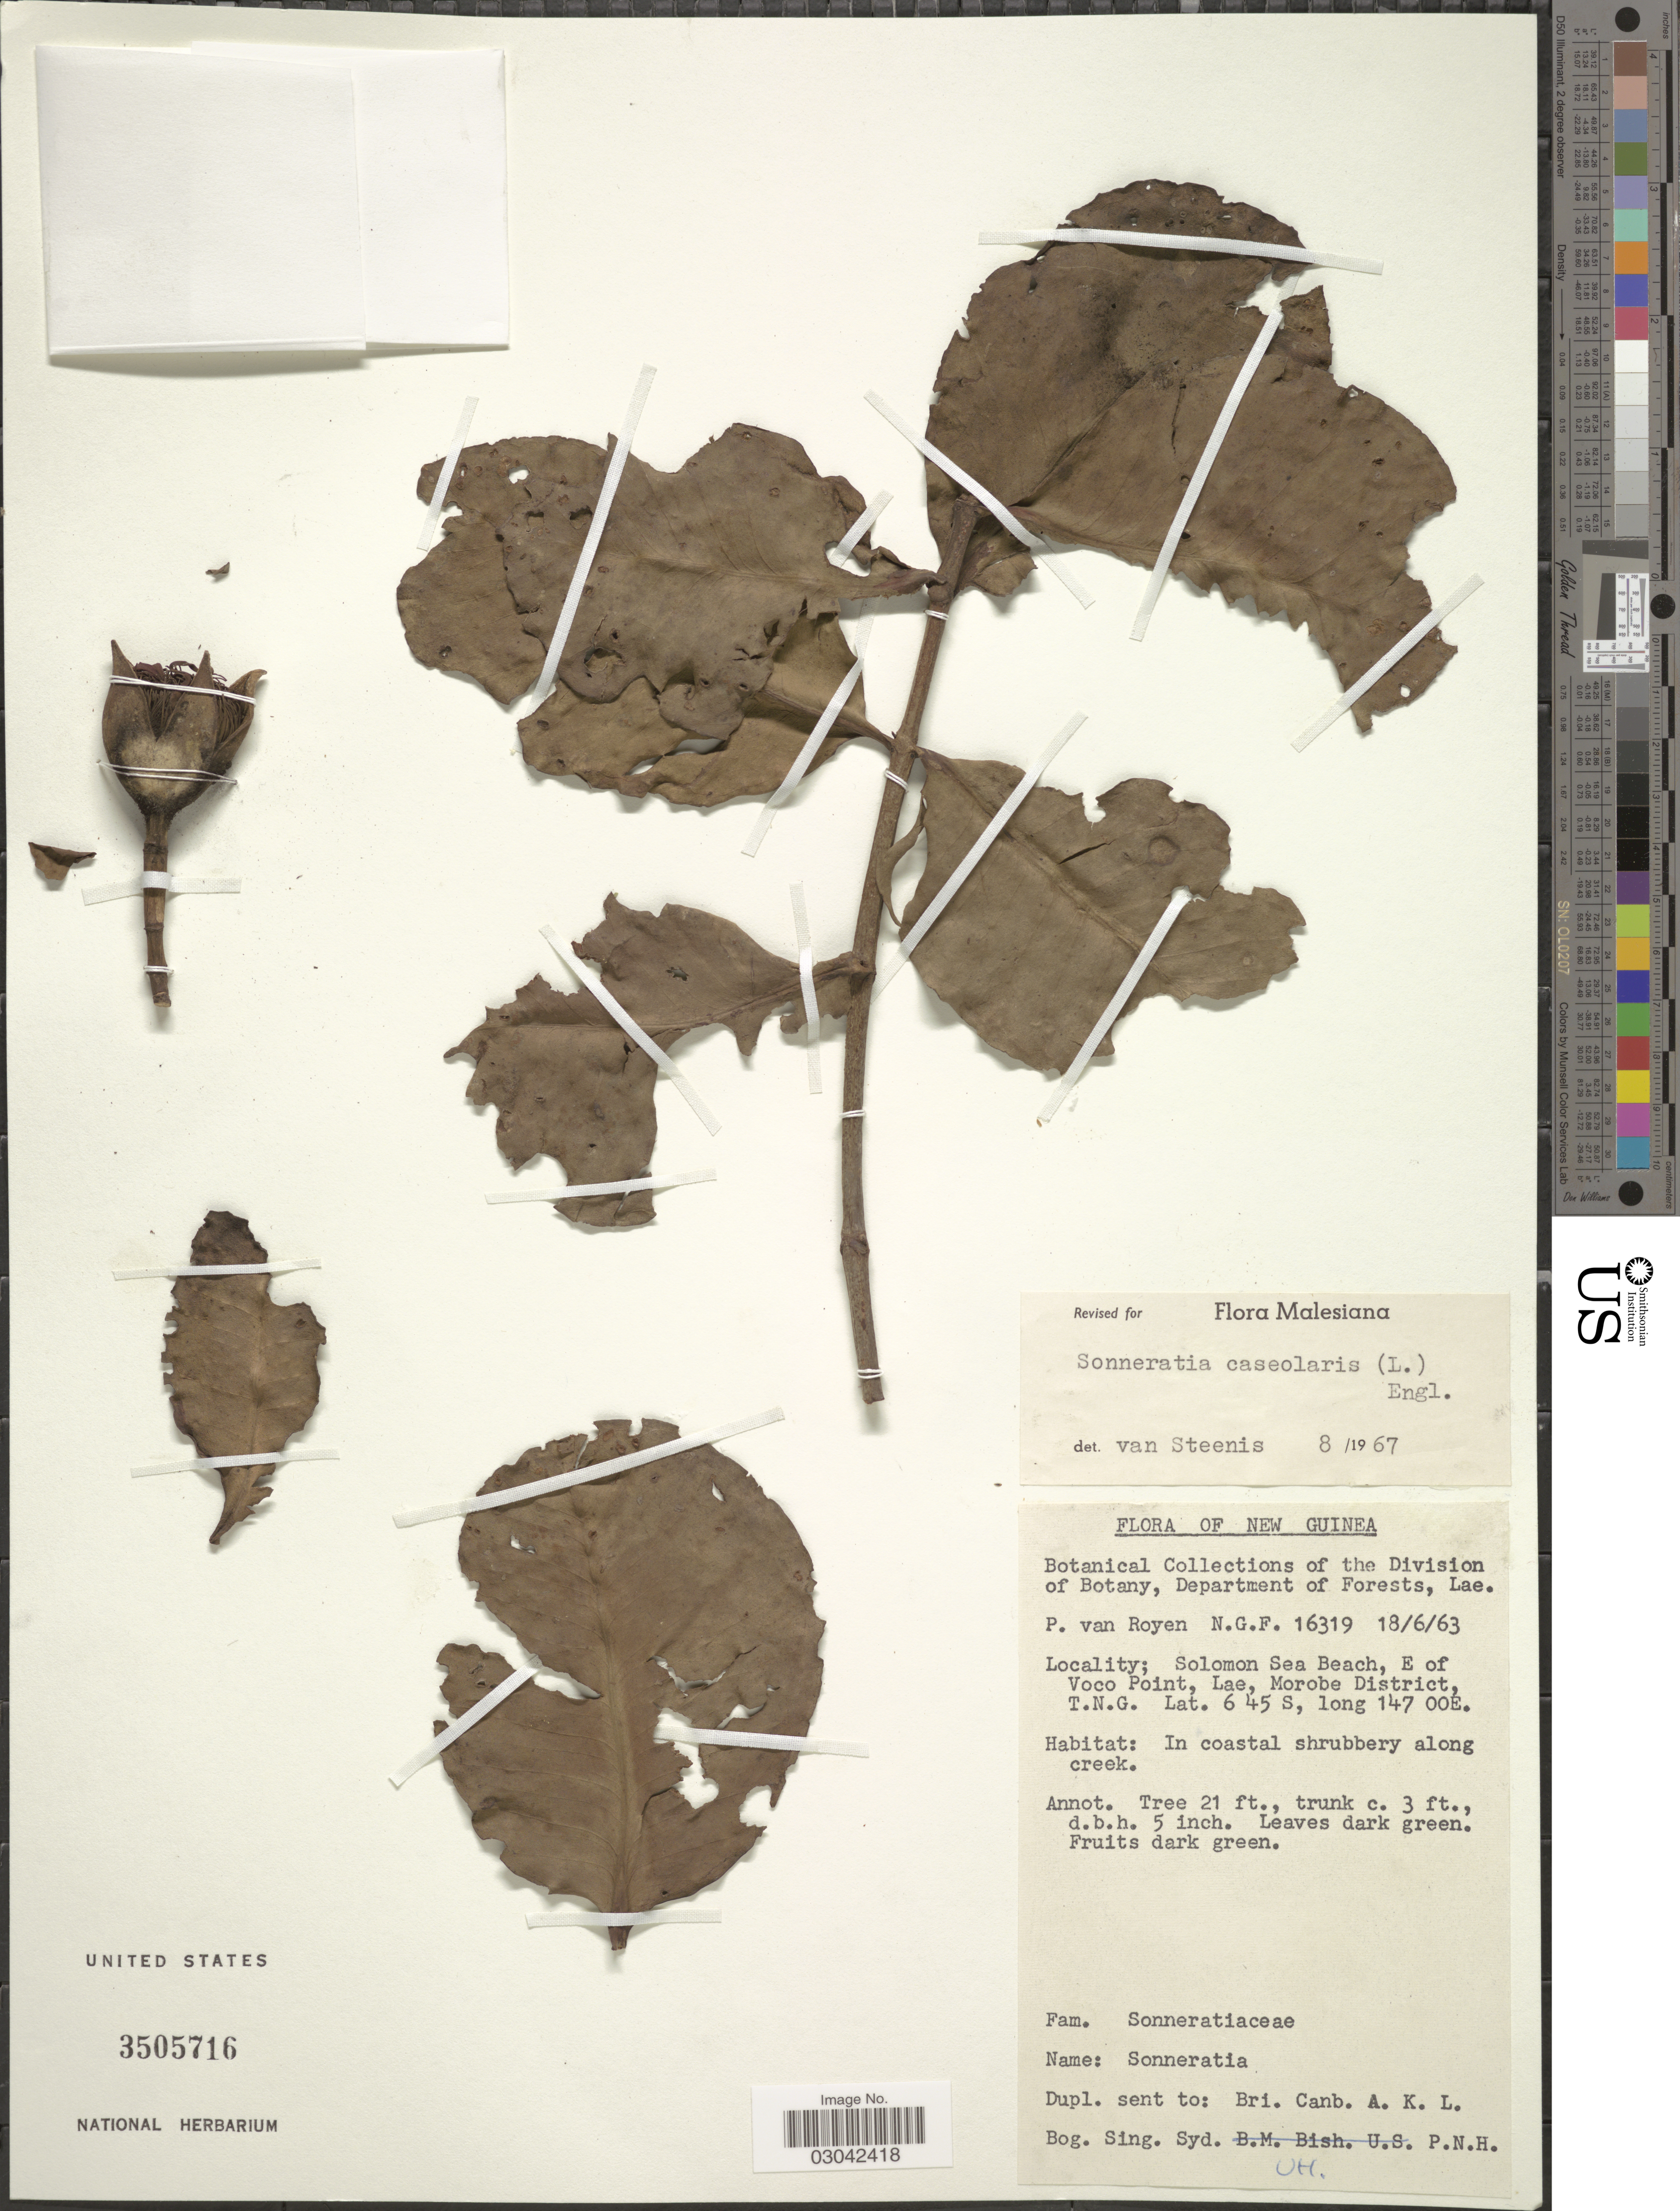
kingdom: Plantae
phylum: Tracheophyta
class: Magnoliopsida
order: Myrtales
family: Lythraceae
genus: Sonneratia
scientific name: Sonneratia caseolaris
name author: (L.) Engl.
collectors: P. van Royen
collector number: NGF16319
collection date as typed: Transcribed d/m/y: 18/6/63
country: Papua New Guinea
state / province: Morobe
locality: New Guinea. Solomon Sea Beach, E of Voco Point, Lae, Morobe District, T.N.G.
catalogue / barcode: US 3505716